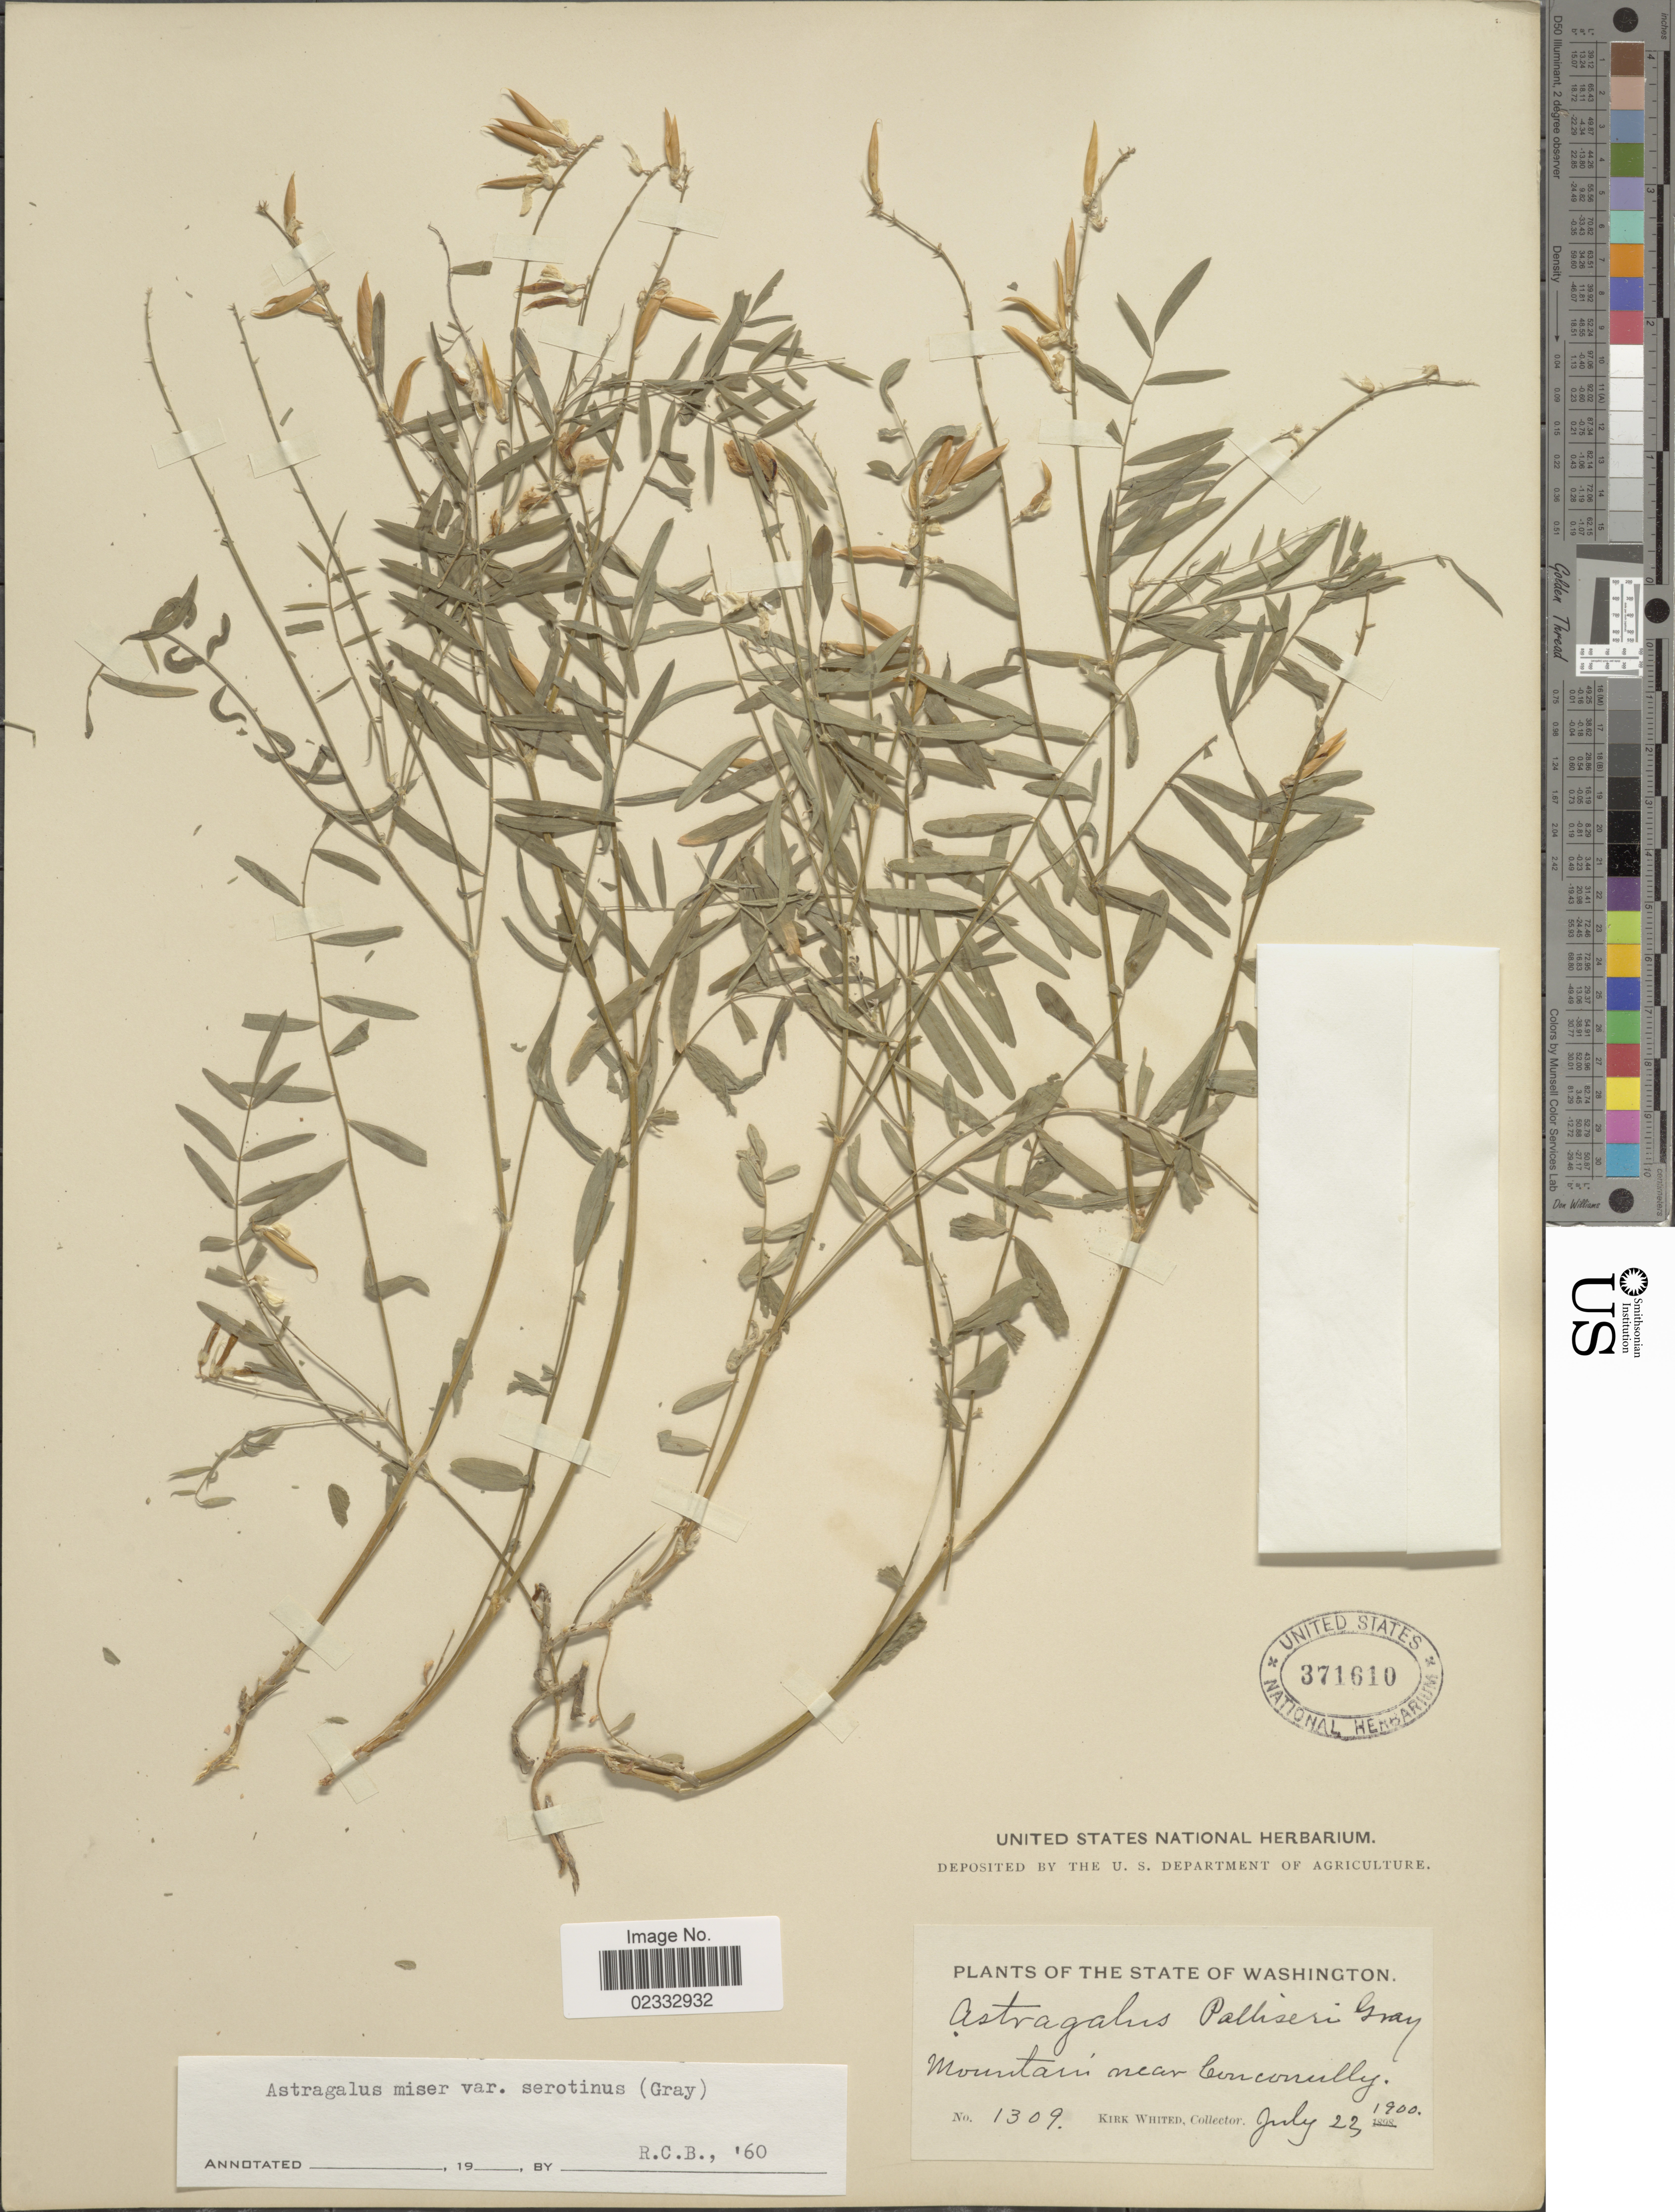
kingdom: Plantae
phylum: Tracheophyta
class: Magnoliopsida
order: Fabales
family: Fabaceae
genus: Astragalus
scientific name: Astragalus miser var. serotinus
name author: (A. Gray) Barneby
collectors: K. Whited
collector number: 1309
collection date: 1900-07-23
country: United States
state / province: Washington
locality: Mountain near Conconully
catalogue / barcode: US 371610